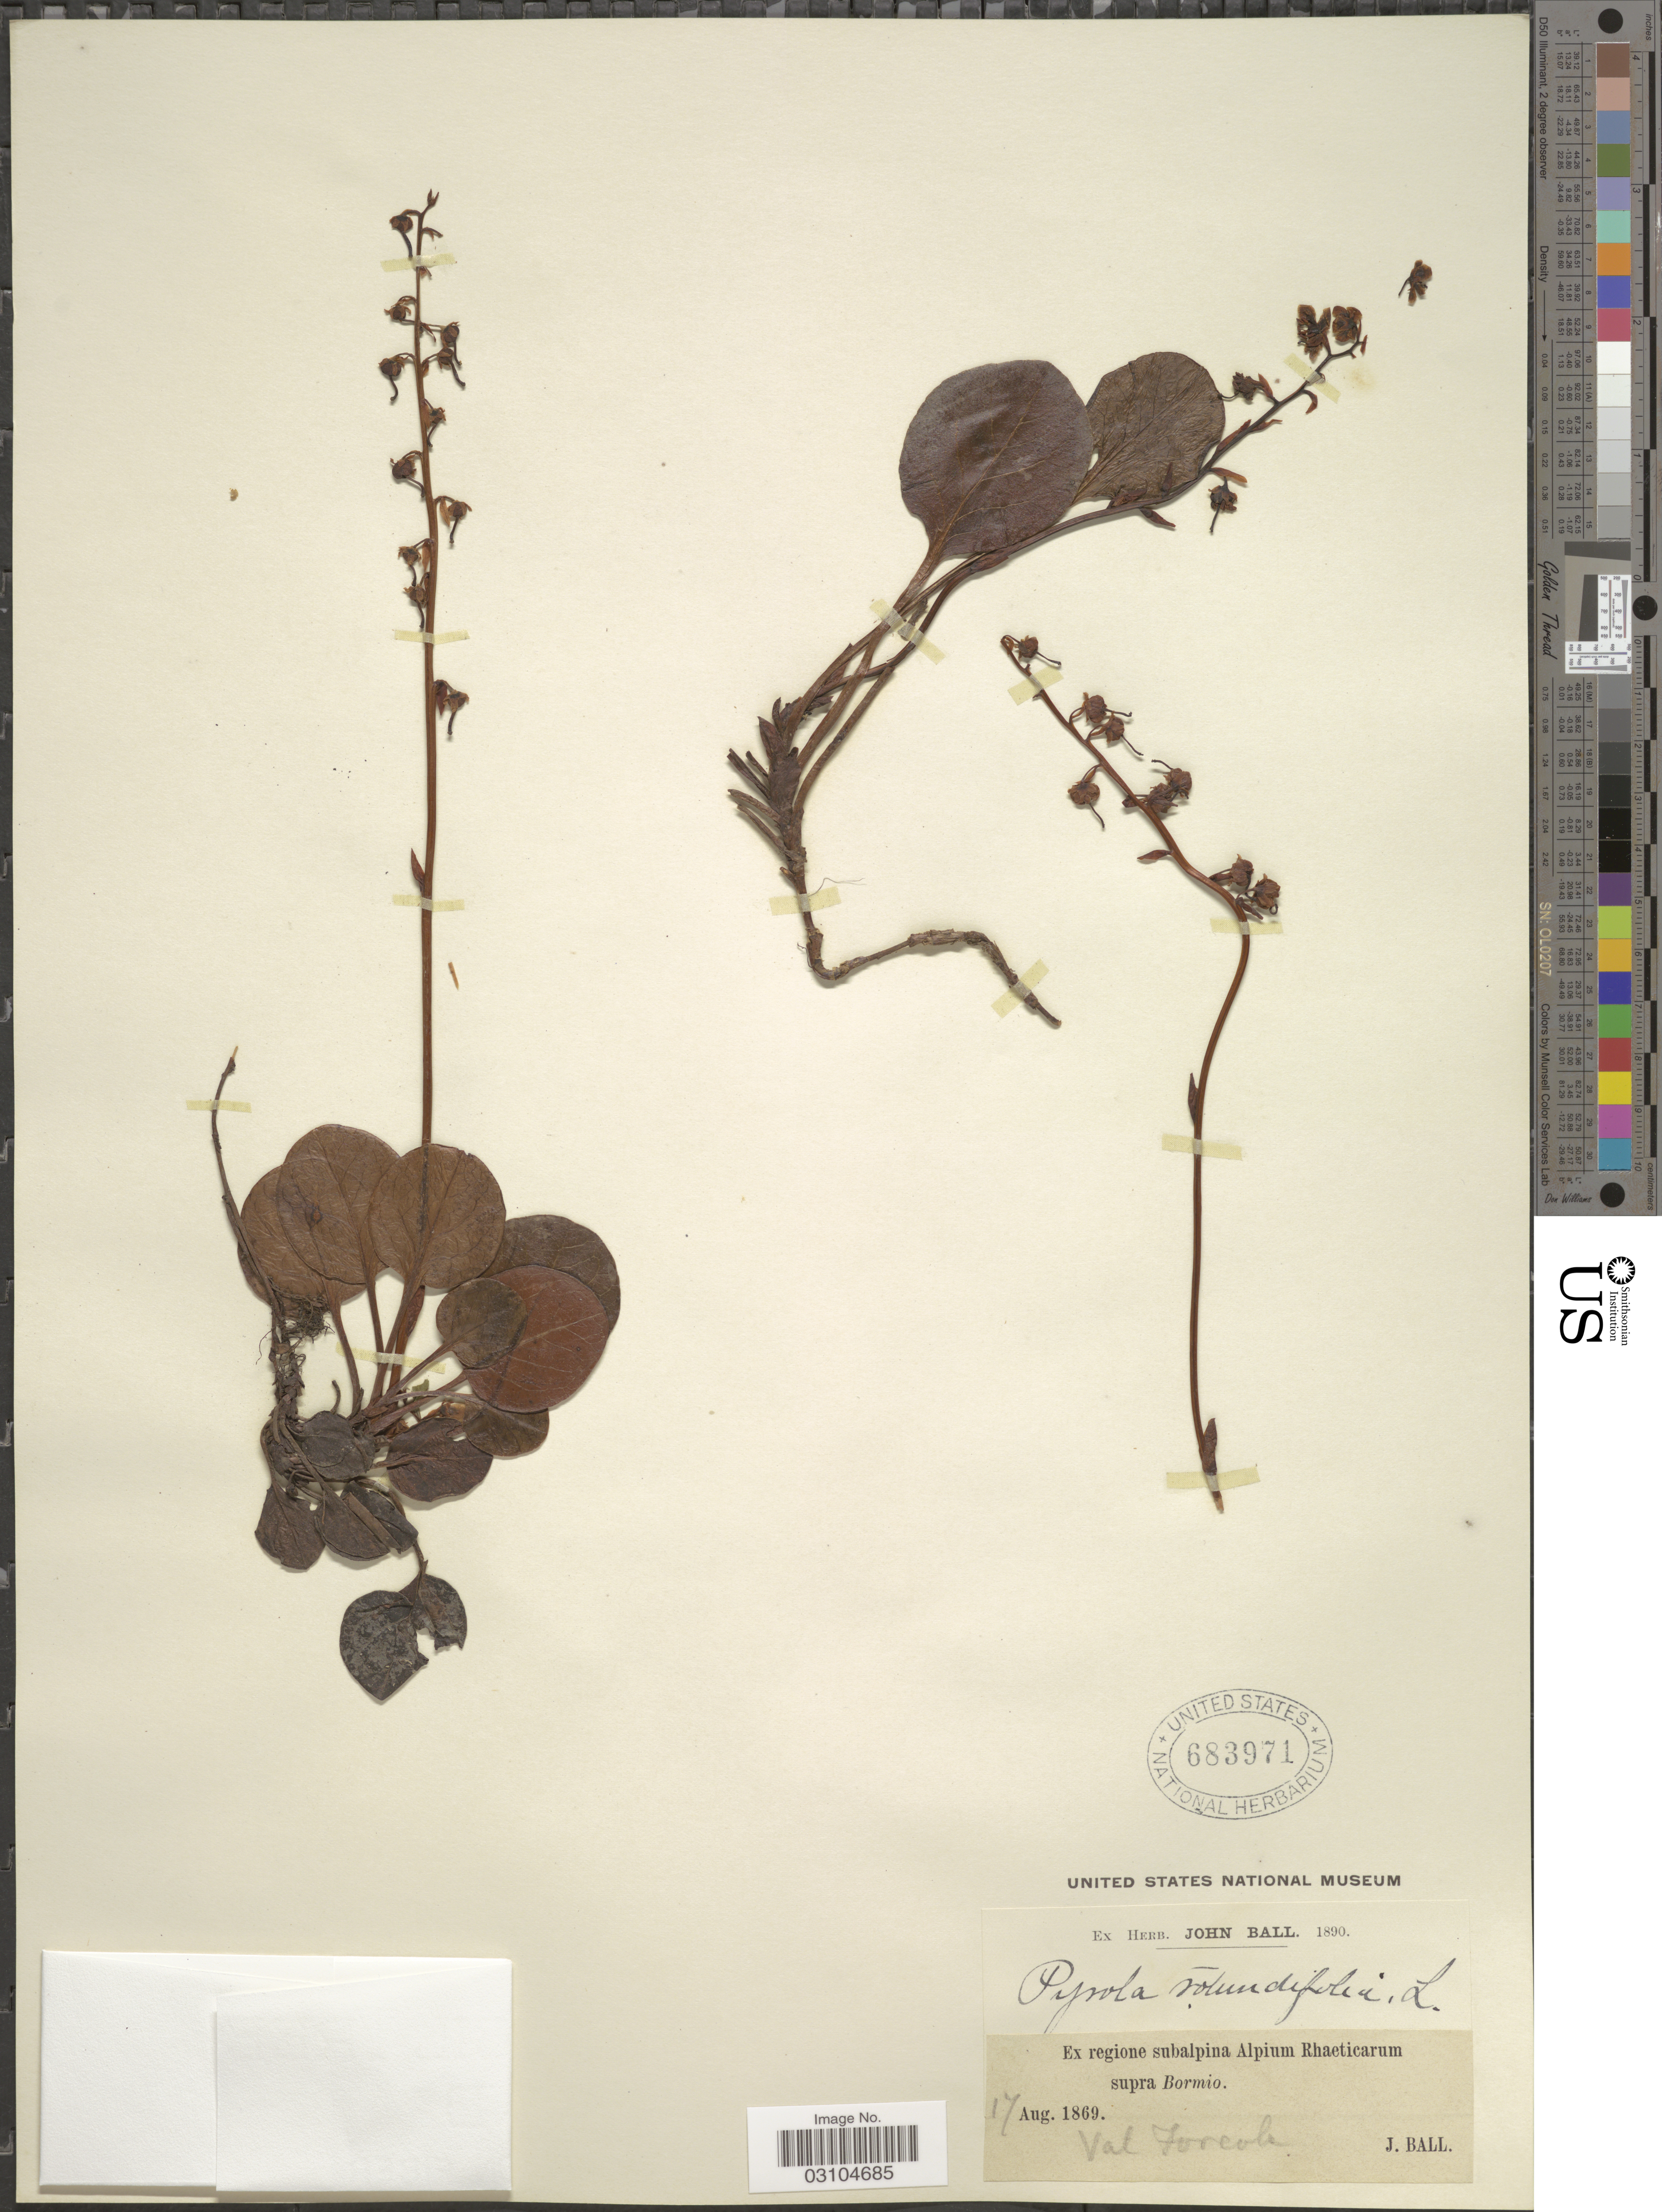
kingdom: Plantae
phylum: Tracheophyta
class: Magnoliopsida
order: Ericales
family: Ericaceae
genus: Pyrola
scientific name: Pyrola rotundifolia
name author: L.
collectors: J. Ball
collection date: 1869-08-17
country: Italy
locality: Ex regione subalina Alpium Rhaeticarum supra Bormio. Val Farcola.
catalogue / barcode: US 683971